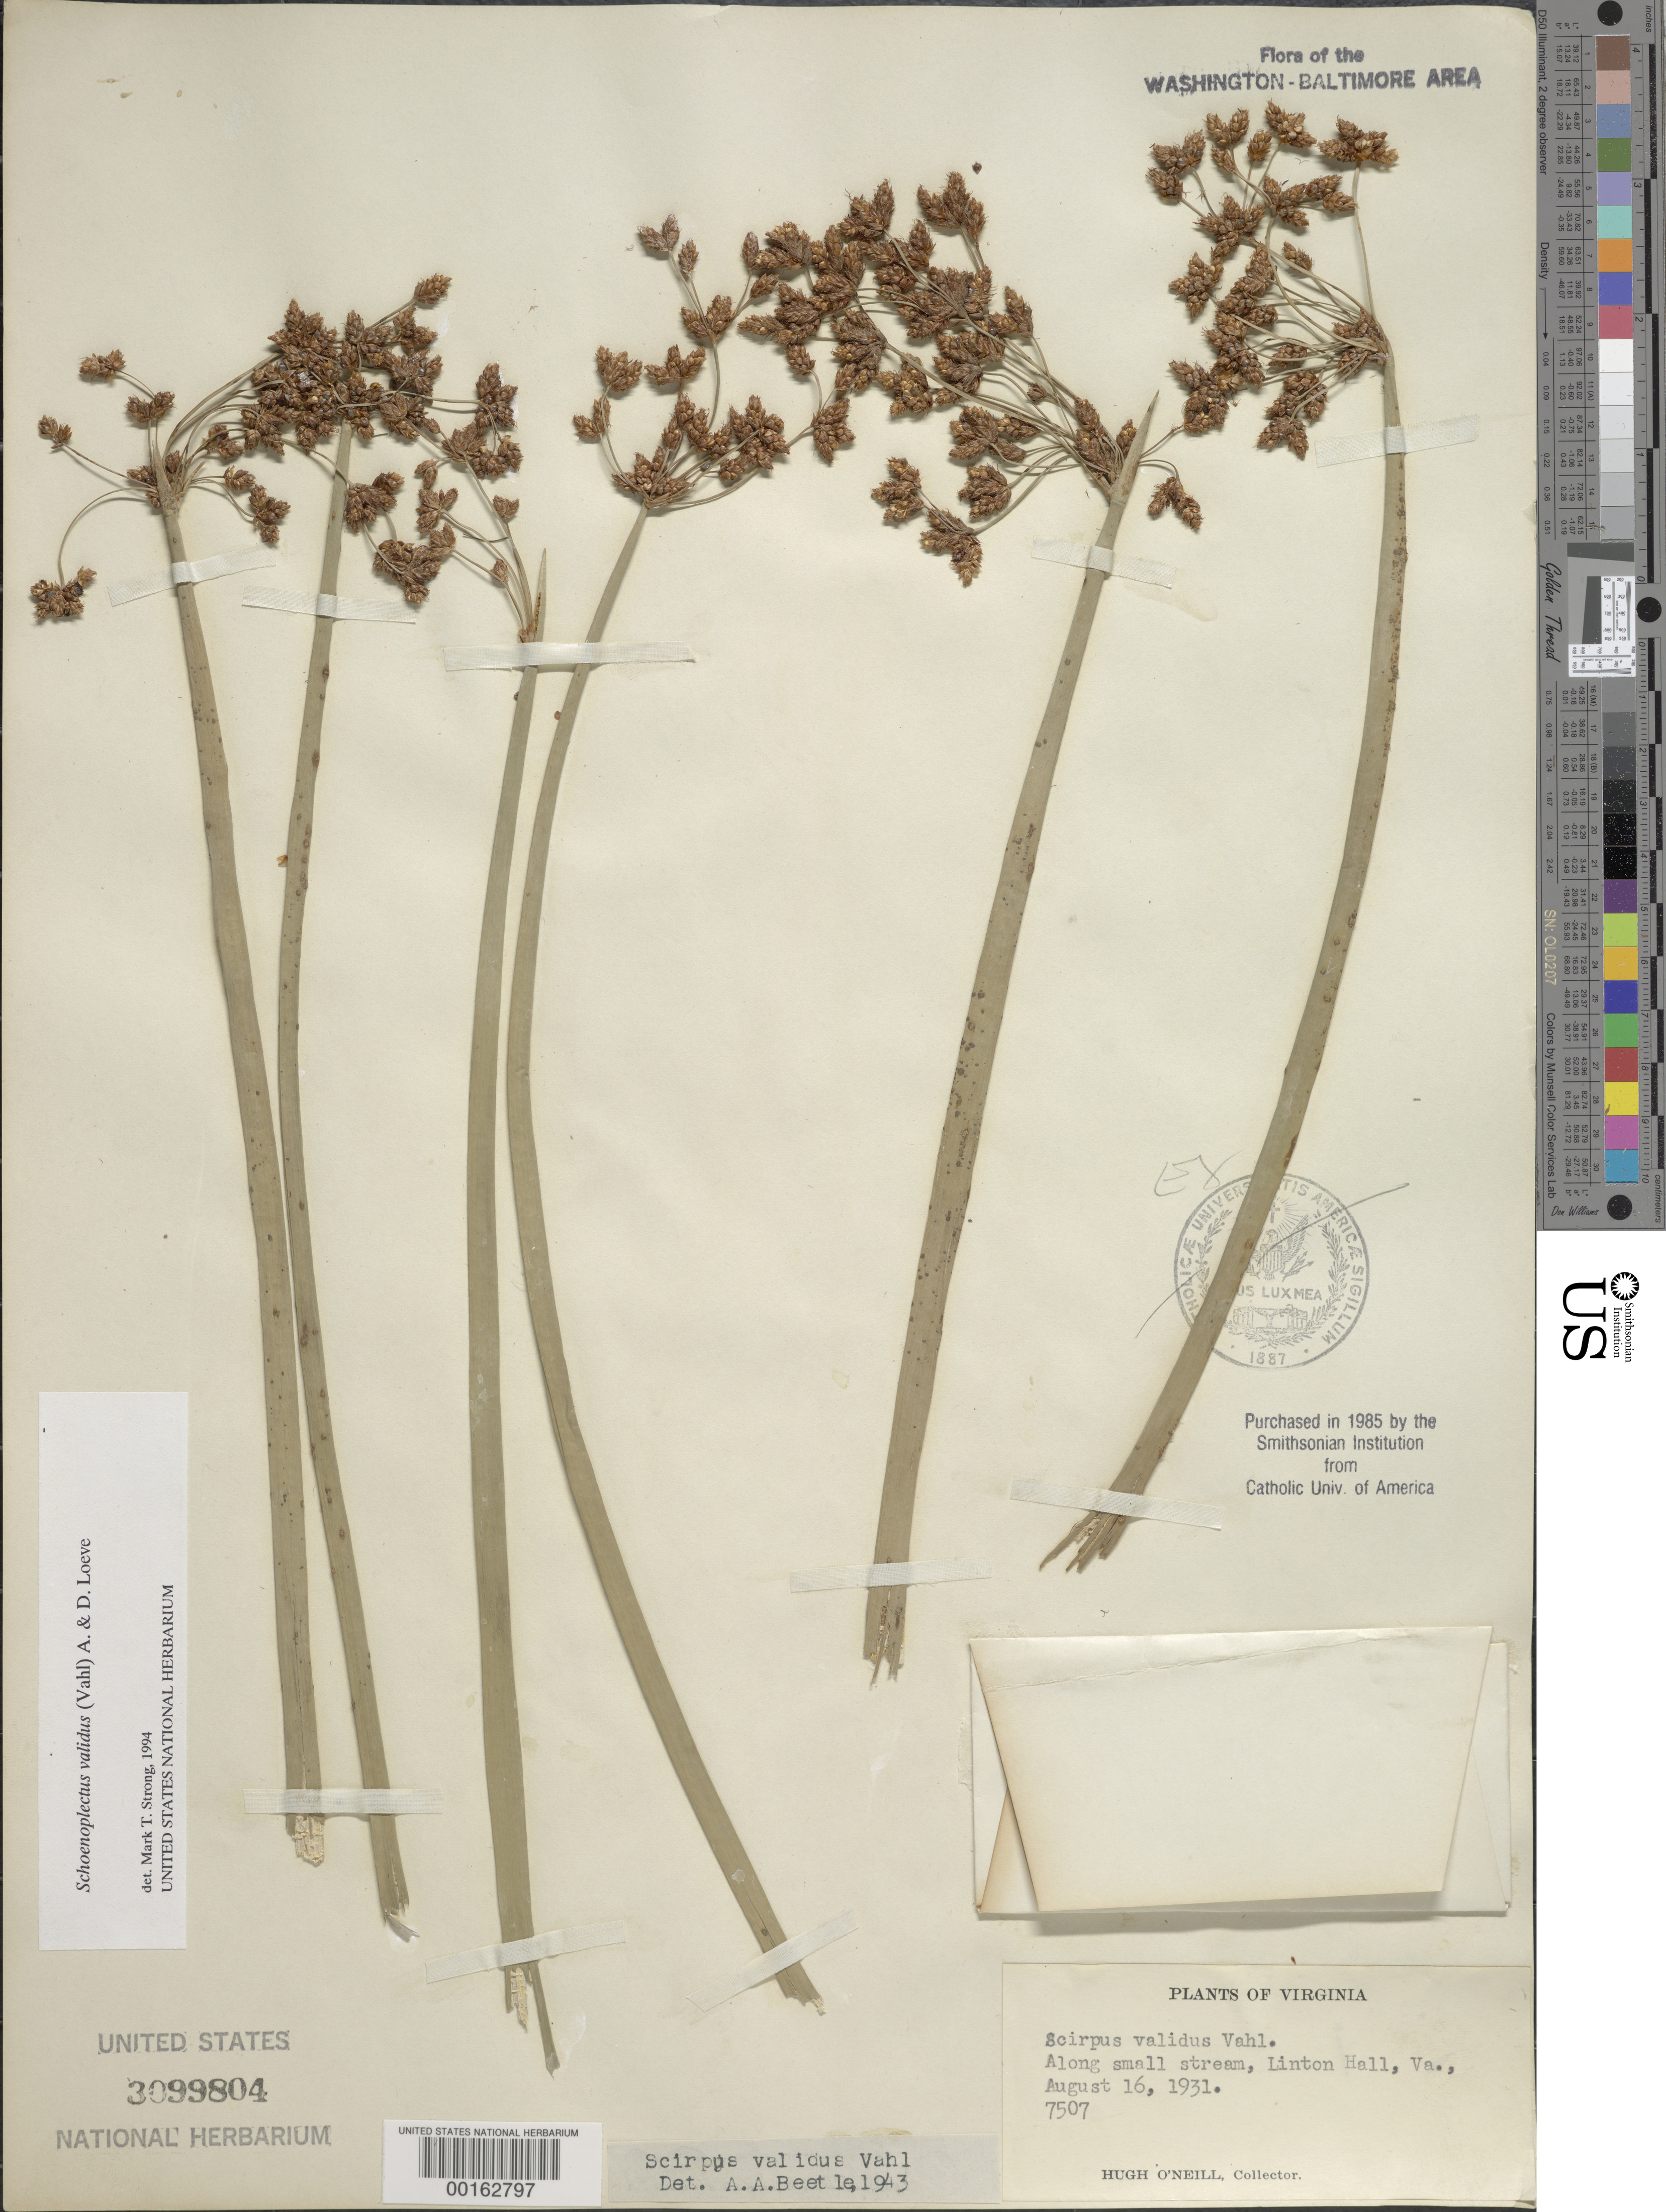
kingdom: Plantae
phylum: Tracheophyta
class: Liliopsida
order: Poales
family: Cyperaceae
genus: Schoenoplectus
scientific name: Schoenoplectus validus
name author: (Vahl) Á. Löve & D. Löve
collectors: H. O'Neill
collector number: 7507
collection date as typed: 16 Aug 1931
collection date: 1931-08-16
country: United States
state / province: Virginia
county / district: Prince William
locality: Linton Hall, outside of Manassas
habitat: Along small stream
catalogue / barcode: US 3099804